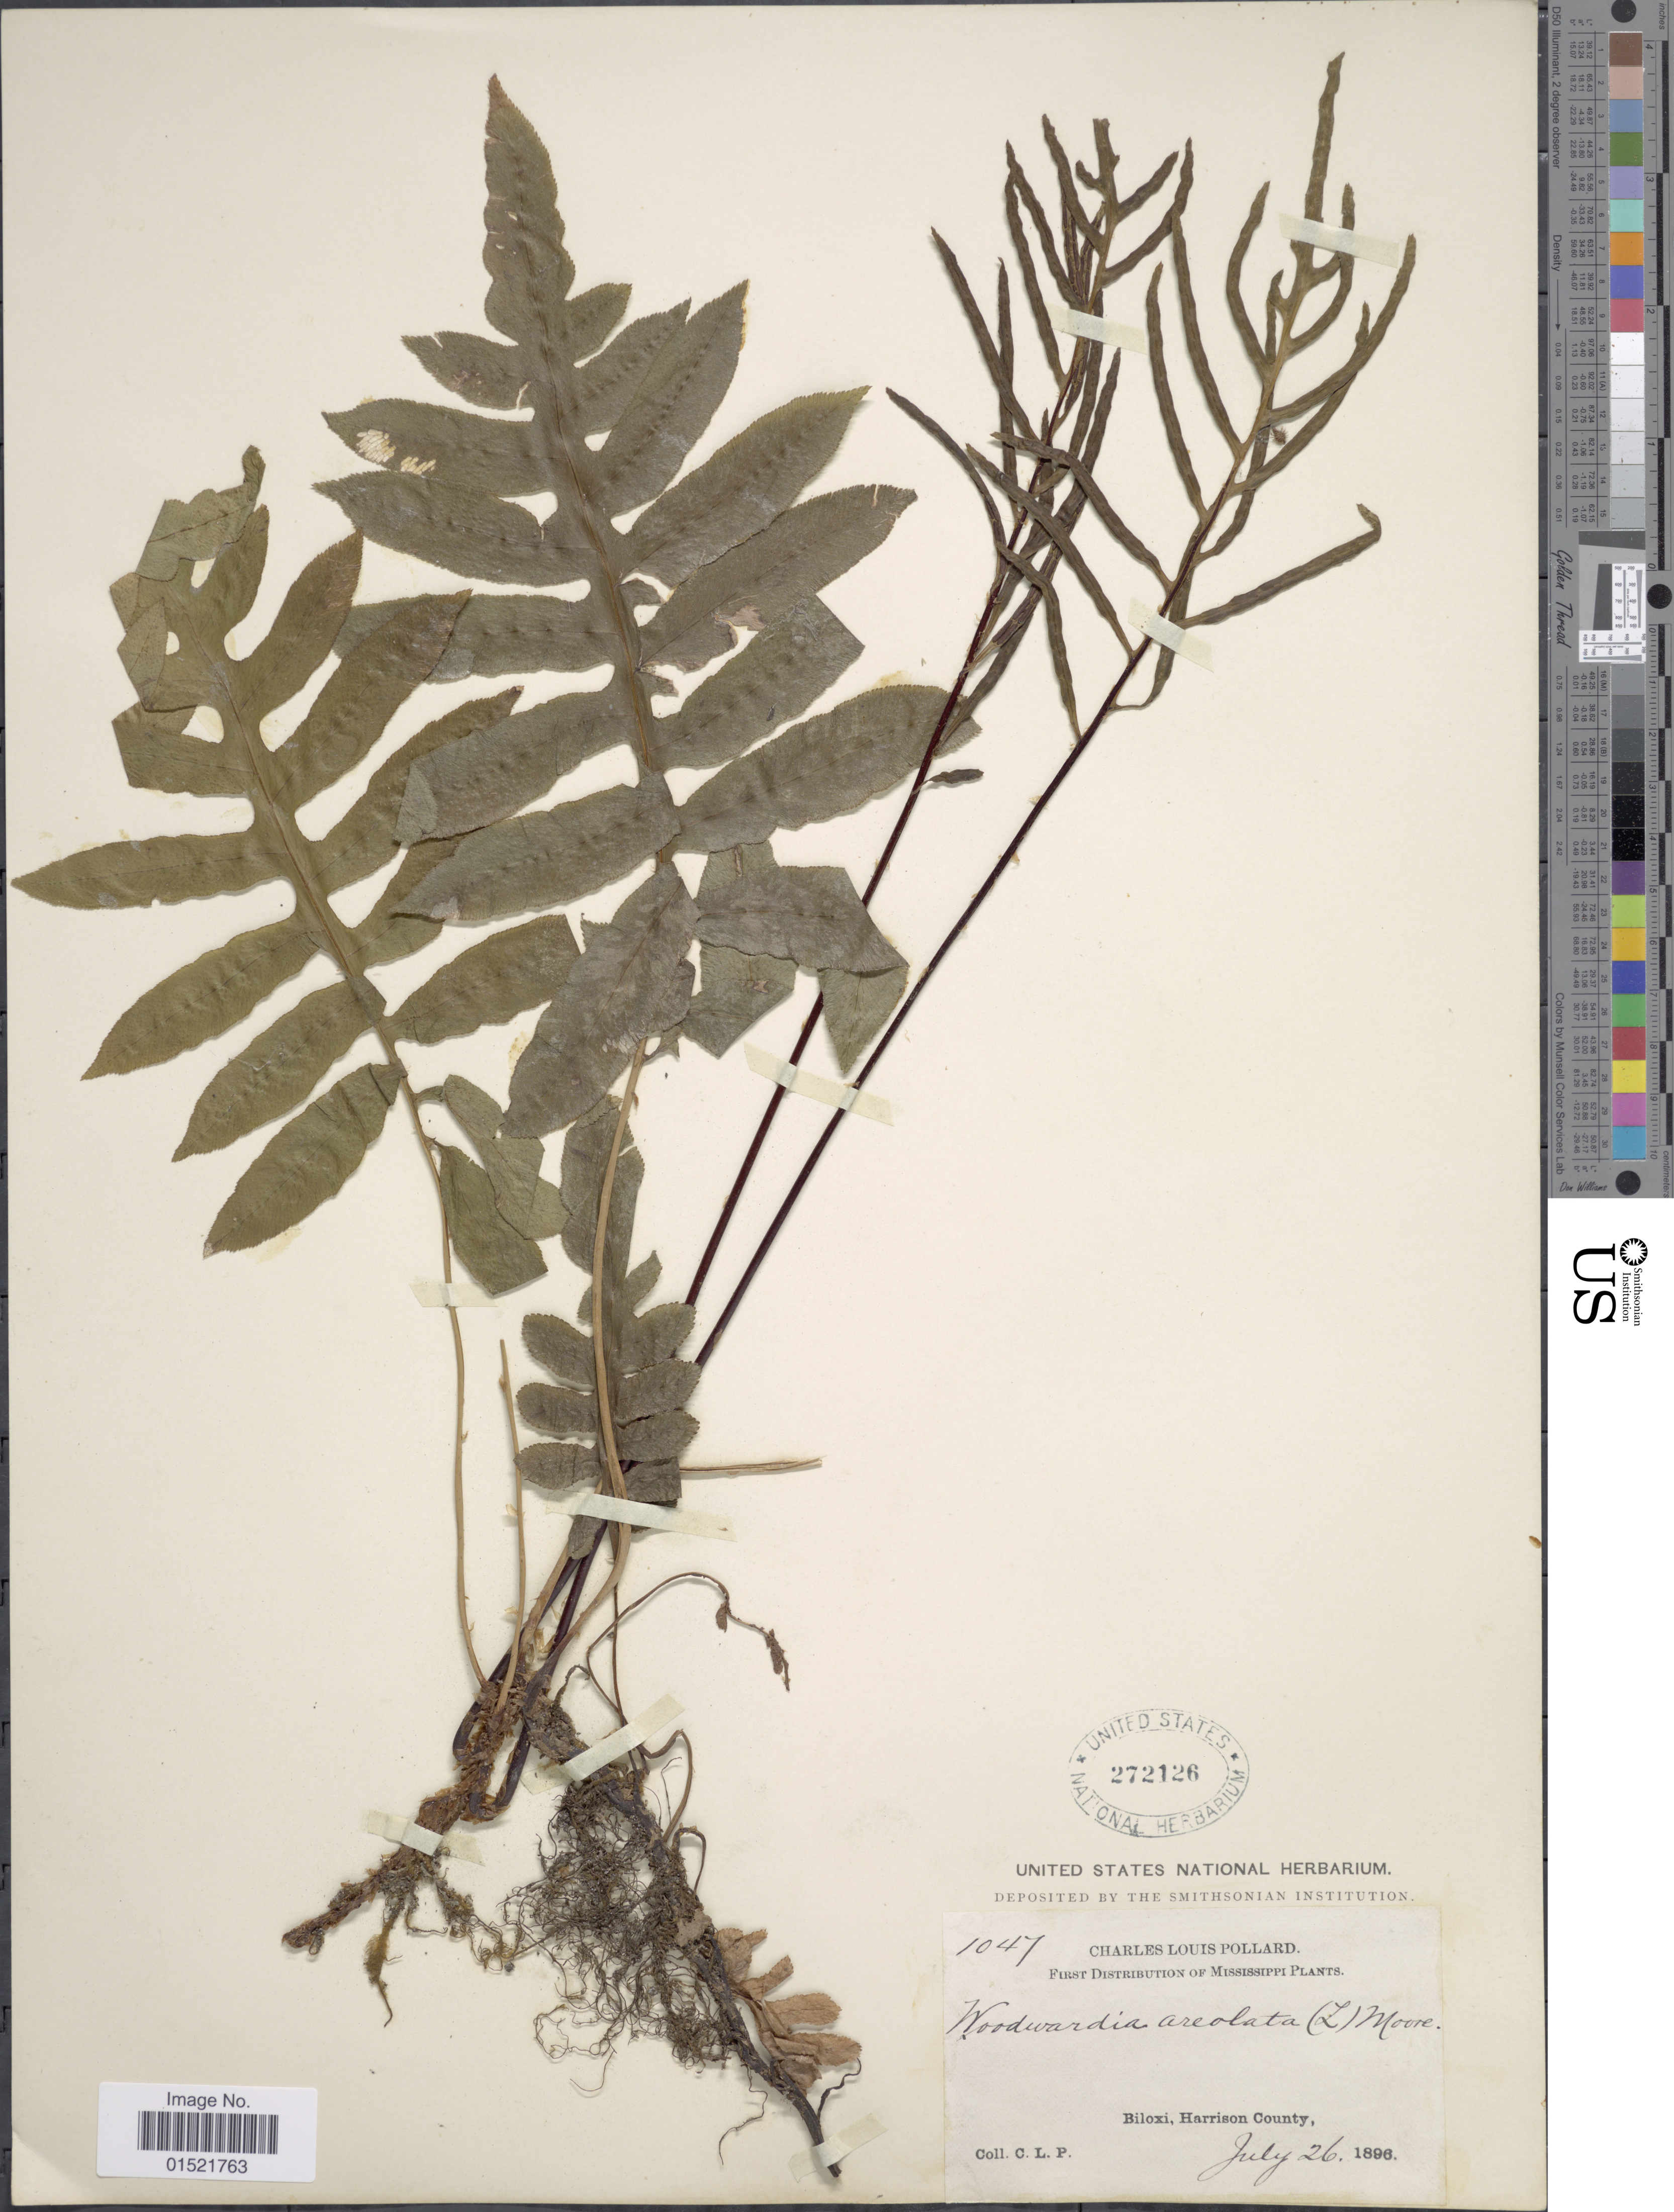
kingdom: Plantae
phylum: Tracheophyta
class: Polypodiopsida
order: Polypodiales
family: Blechnaceae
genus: Woodwardia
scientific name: Woodwardia areolata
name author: (L.) T. Moore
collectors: C. L. Pollard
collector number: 1047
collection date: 1896-07-26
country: United States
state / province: Mississippi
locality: Biloxi, Harrison County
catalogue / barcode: US 272126